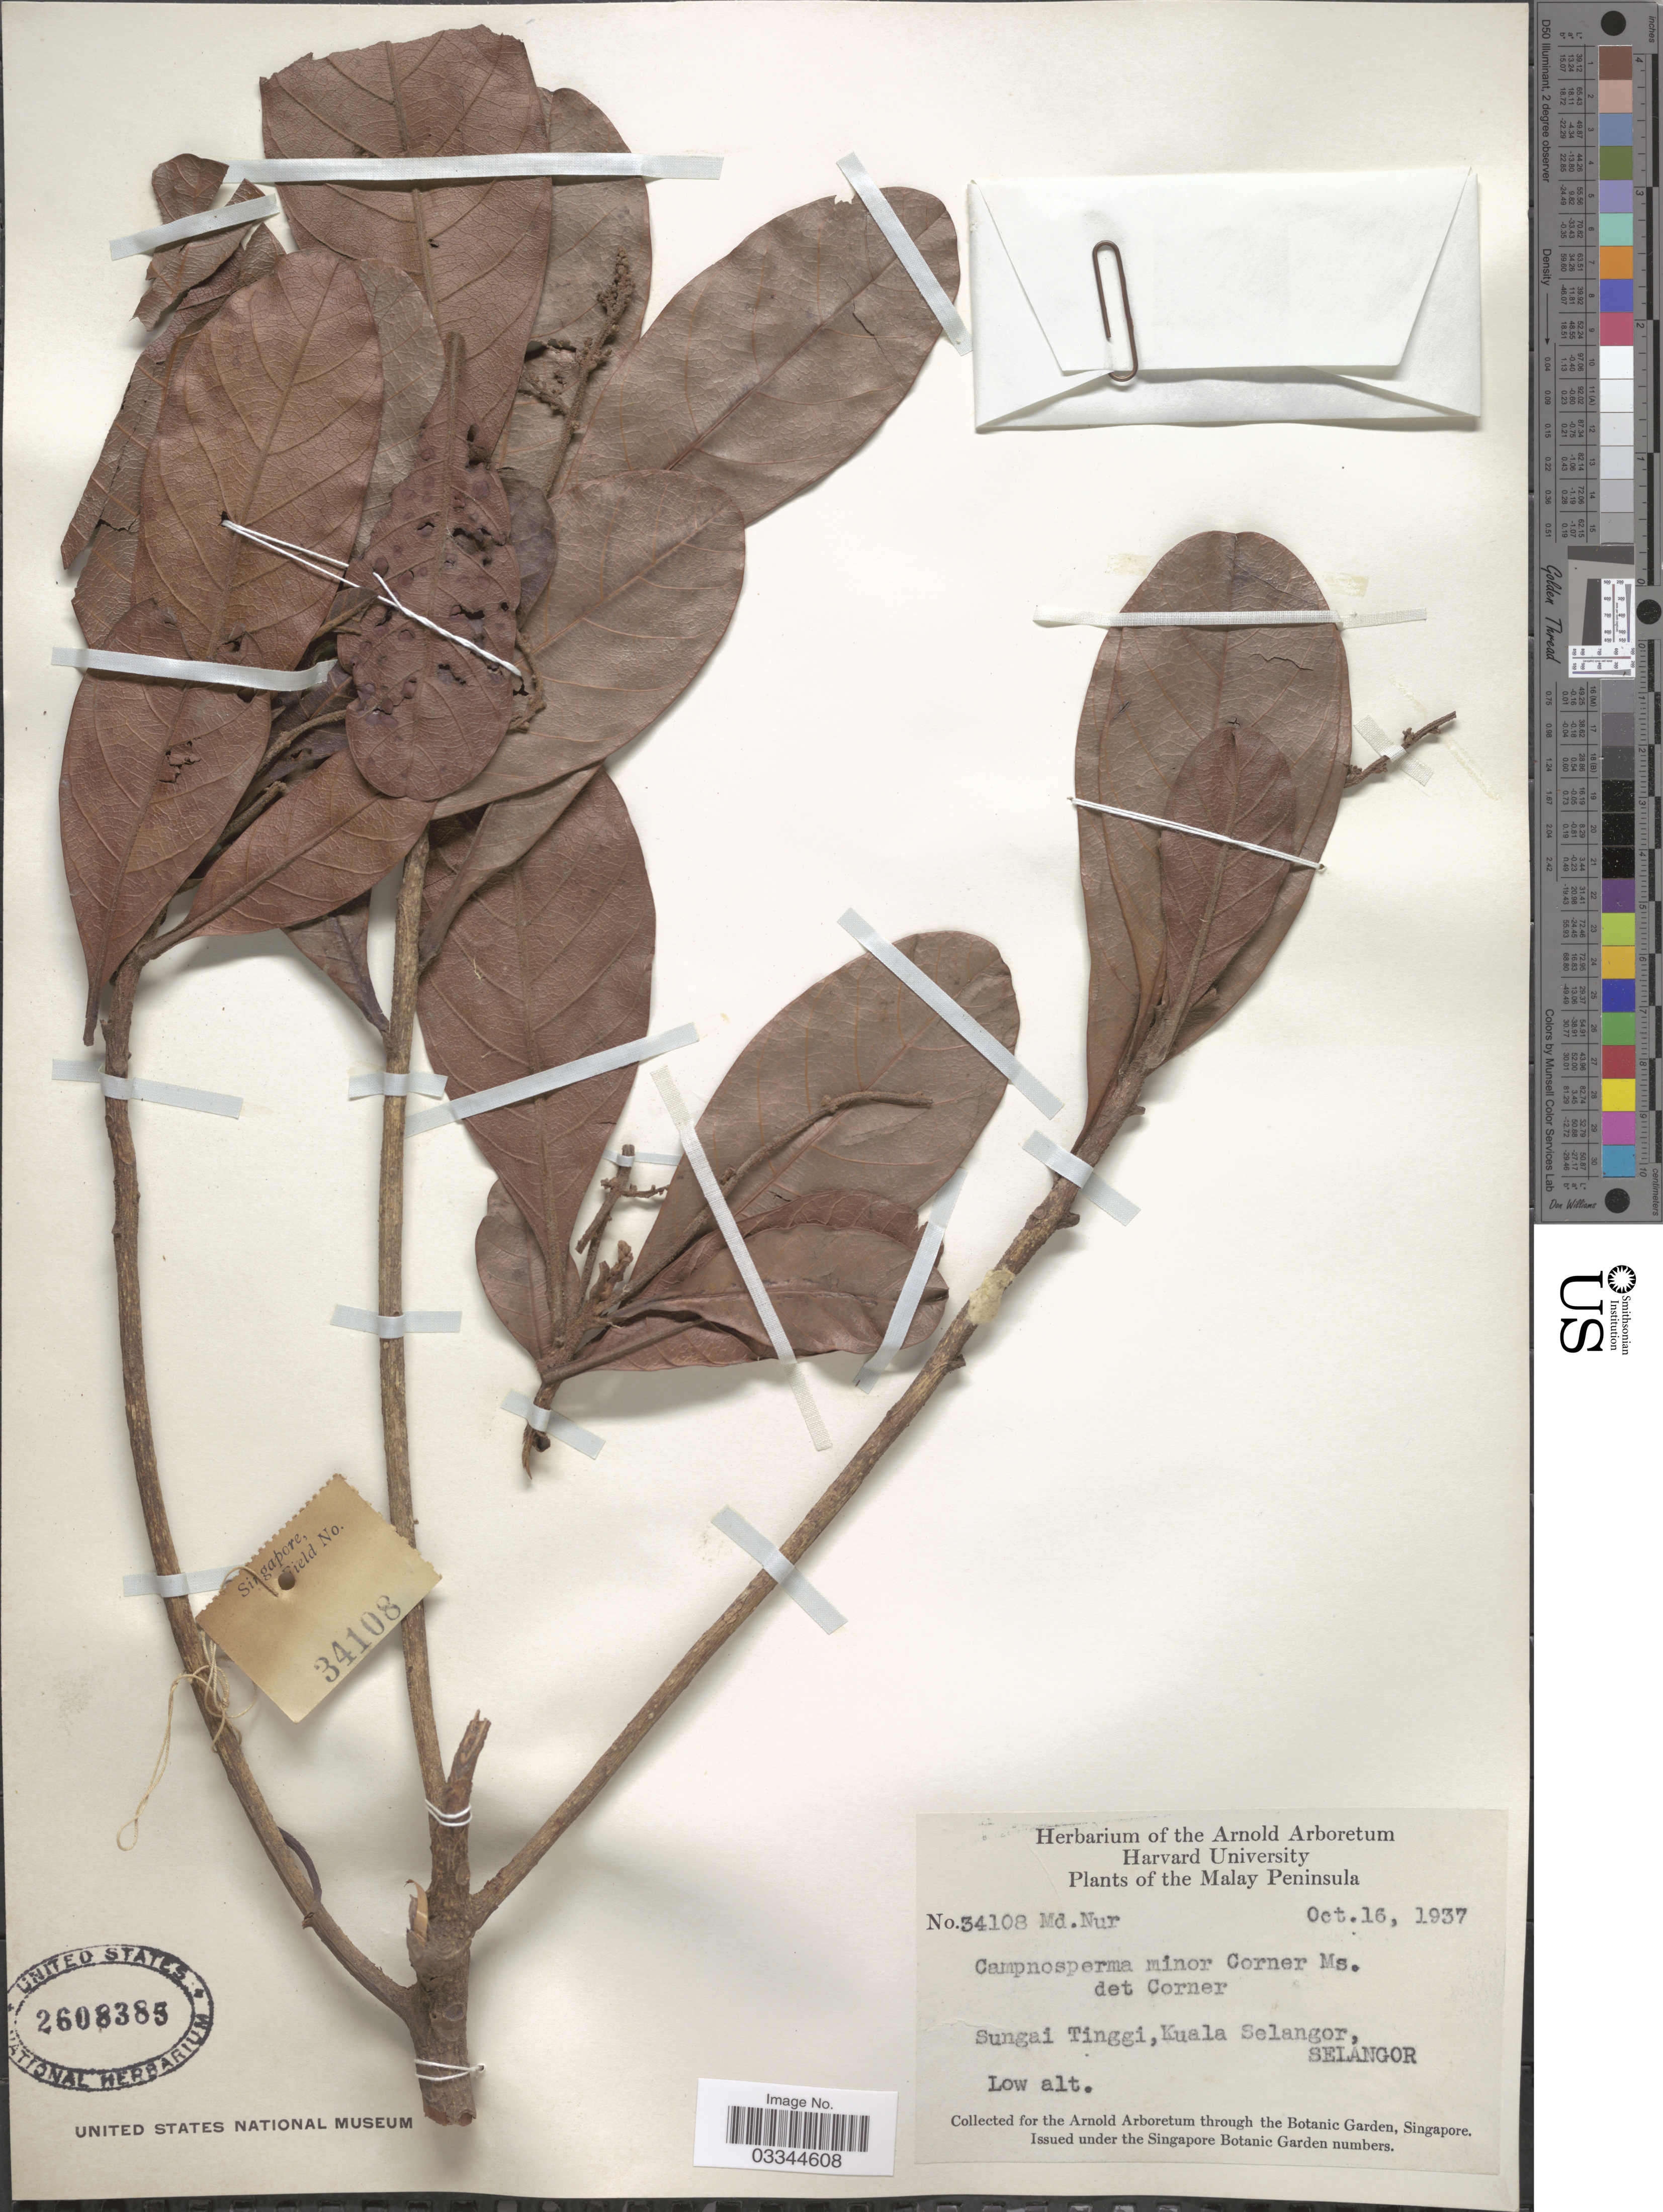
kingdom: Plantae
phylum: Tracheophyta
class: Magnoliopsida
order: Sapindales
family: Anacardiaceae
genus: Campnosperma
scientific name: Campnosperma minor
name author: Corner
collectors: M. Nur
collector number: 34108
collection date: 1937-10-16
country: Malaysia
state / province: Selangor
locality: Malay Peninsula. Sungai Tinggi, Kuala Selangor.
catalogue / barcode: US 2608385